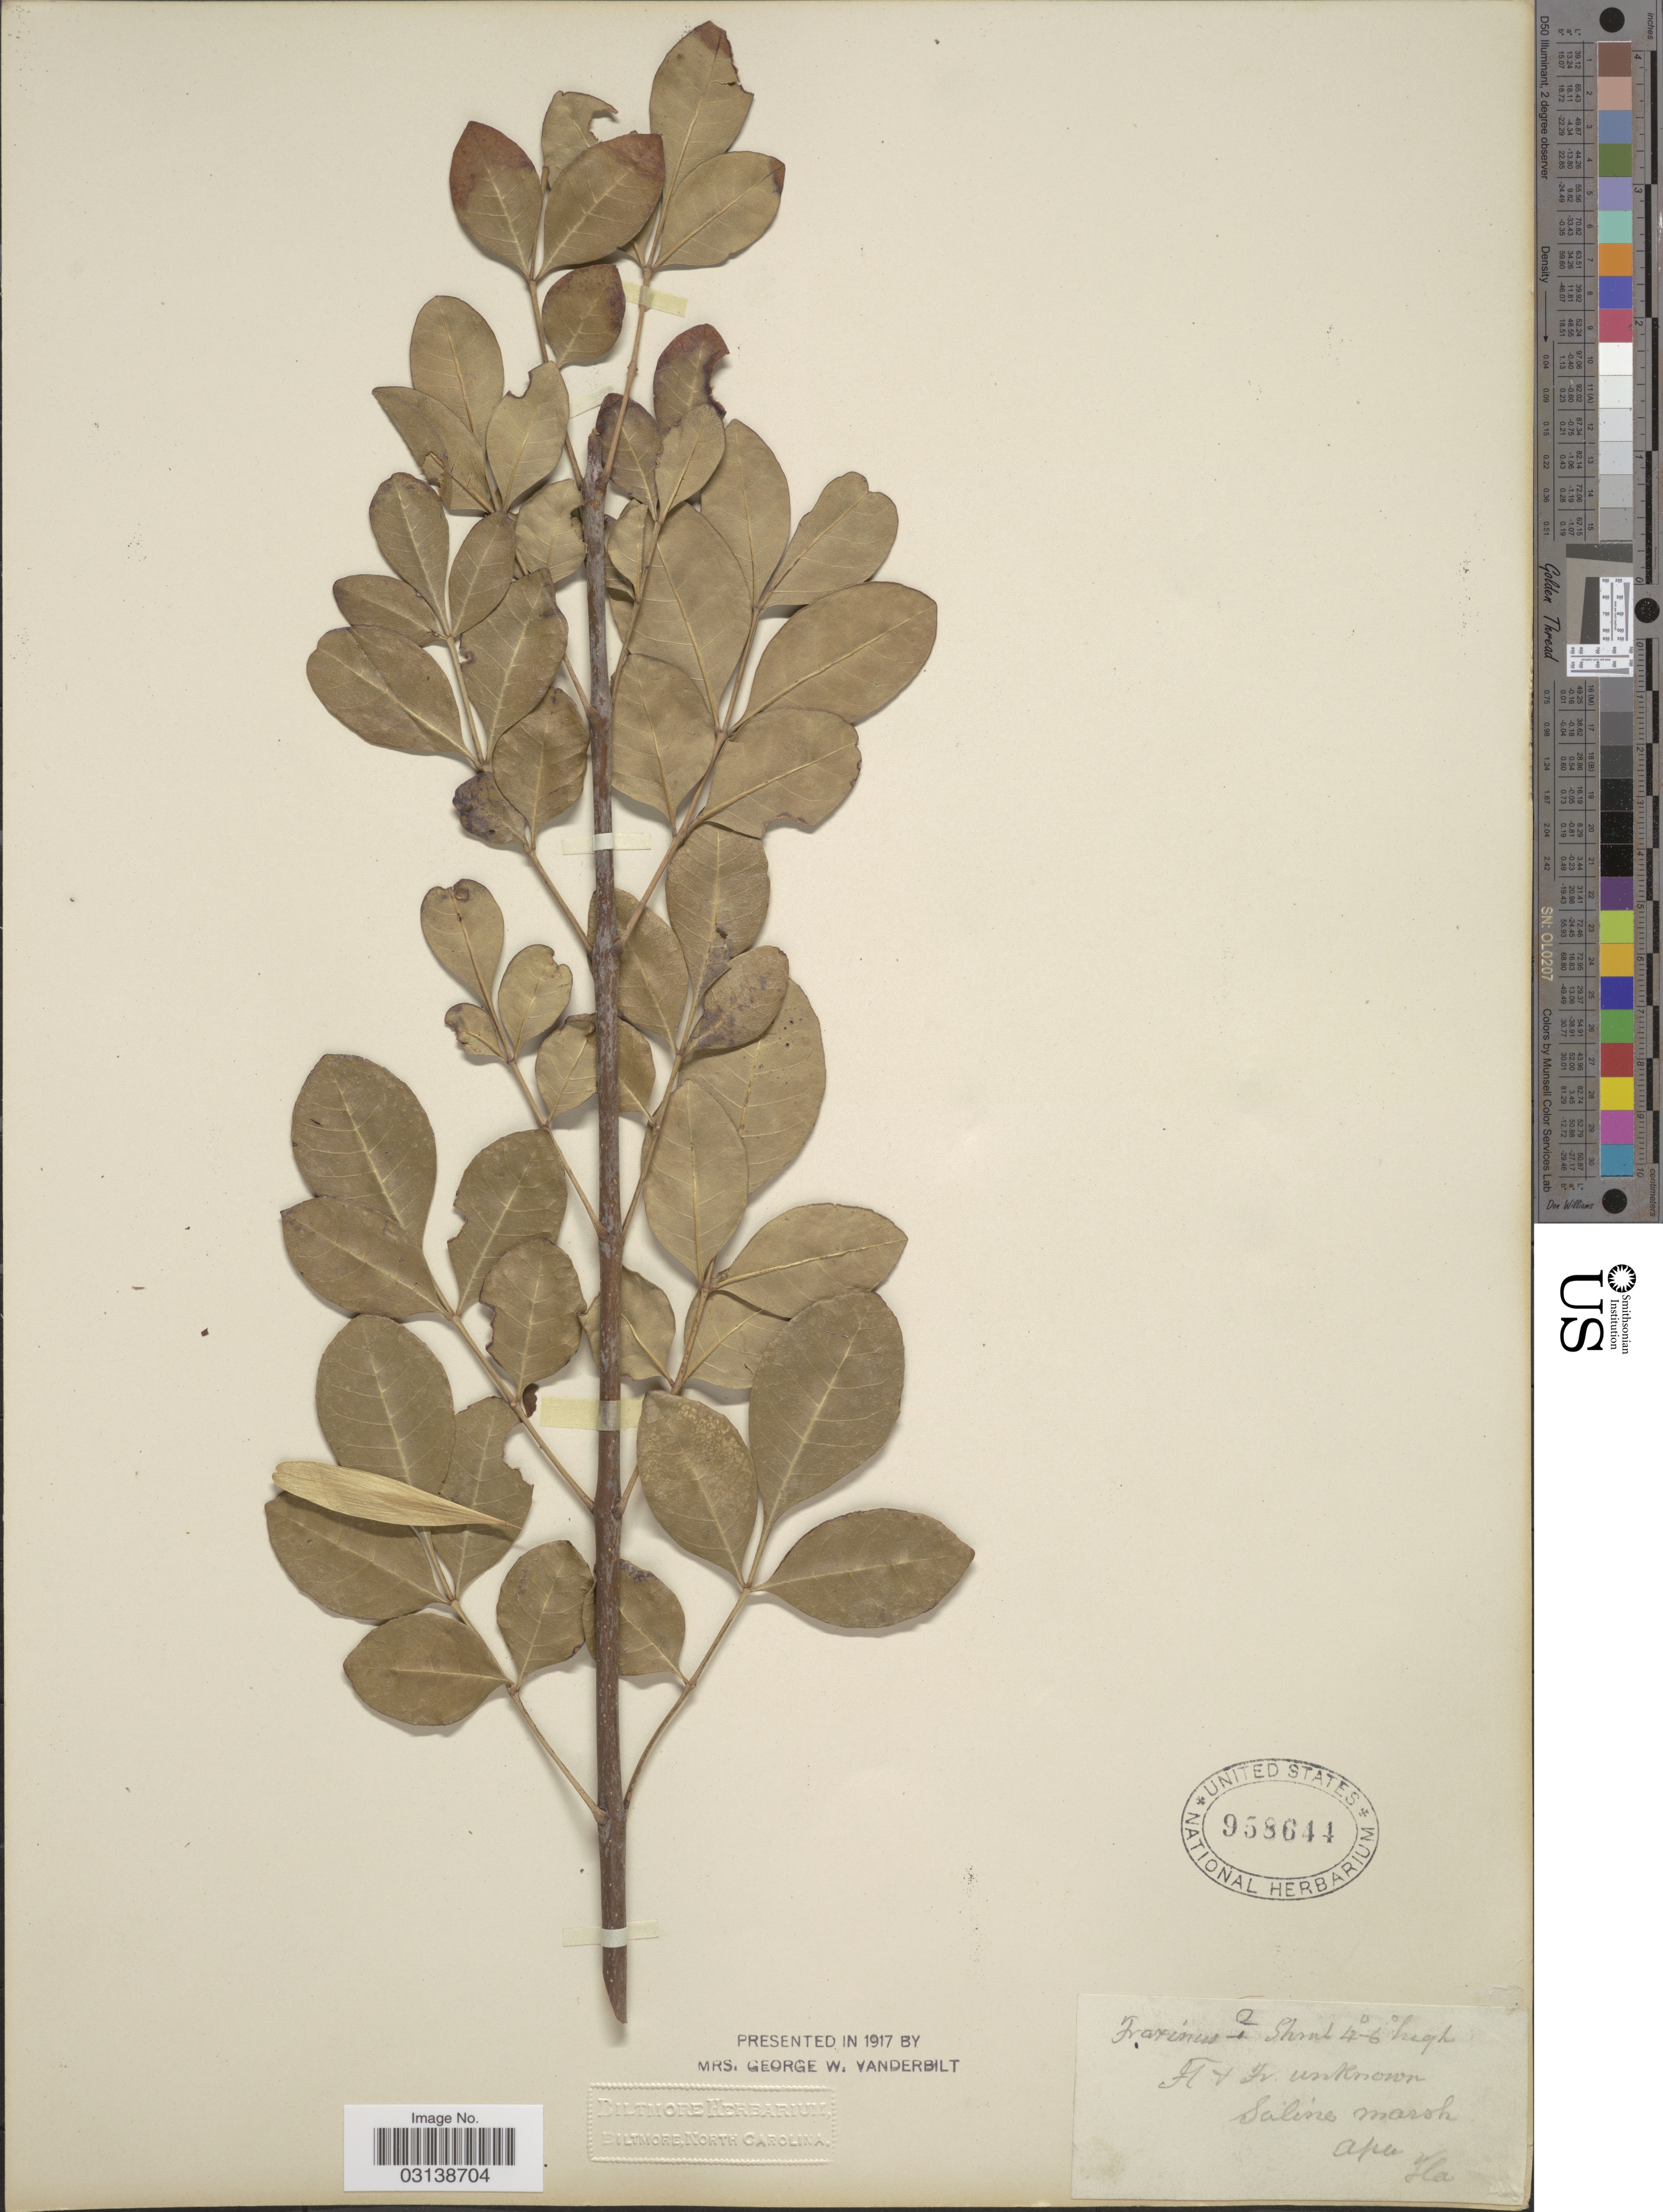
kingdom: Plantae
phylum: Tracheophyta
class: Magnoliopsida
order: Lamiales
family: Oleaceae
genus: Fraxinus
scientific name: Fraxinus caroliniana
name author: Mill.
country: United States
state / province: Florida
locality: Saline marsh. Apa.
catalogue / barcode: US 958644